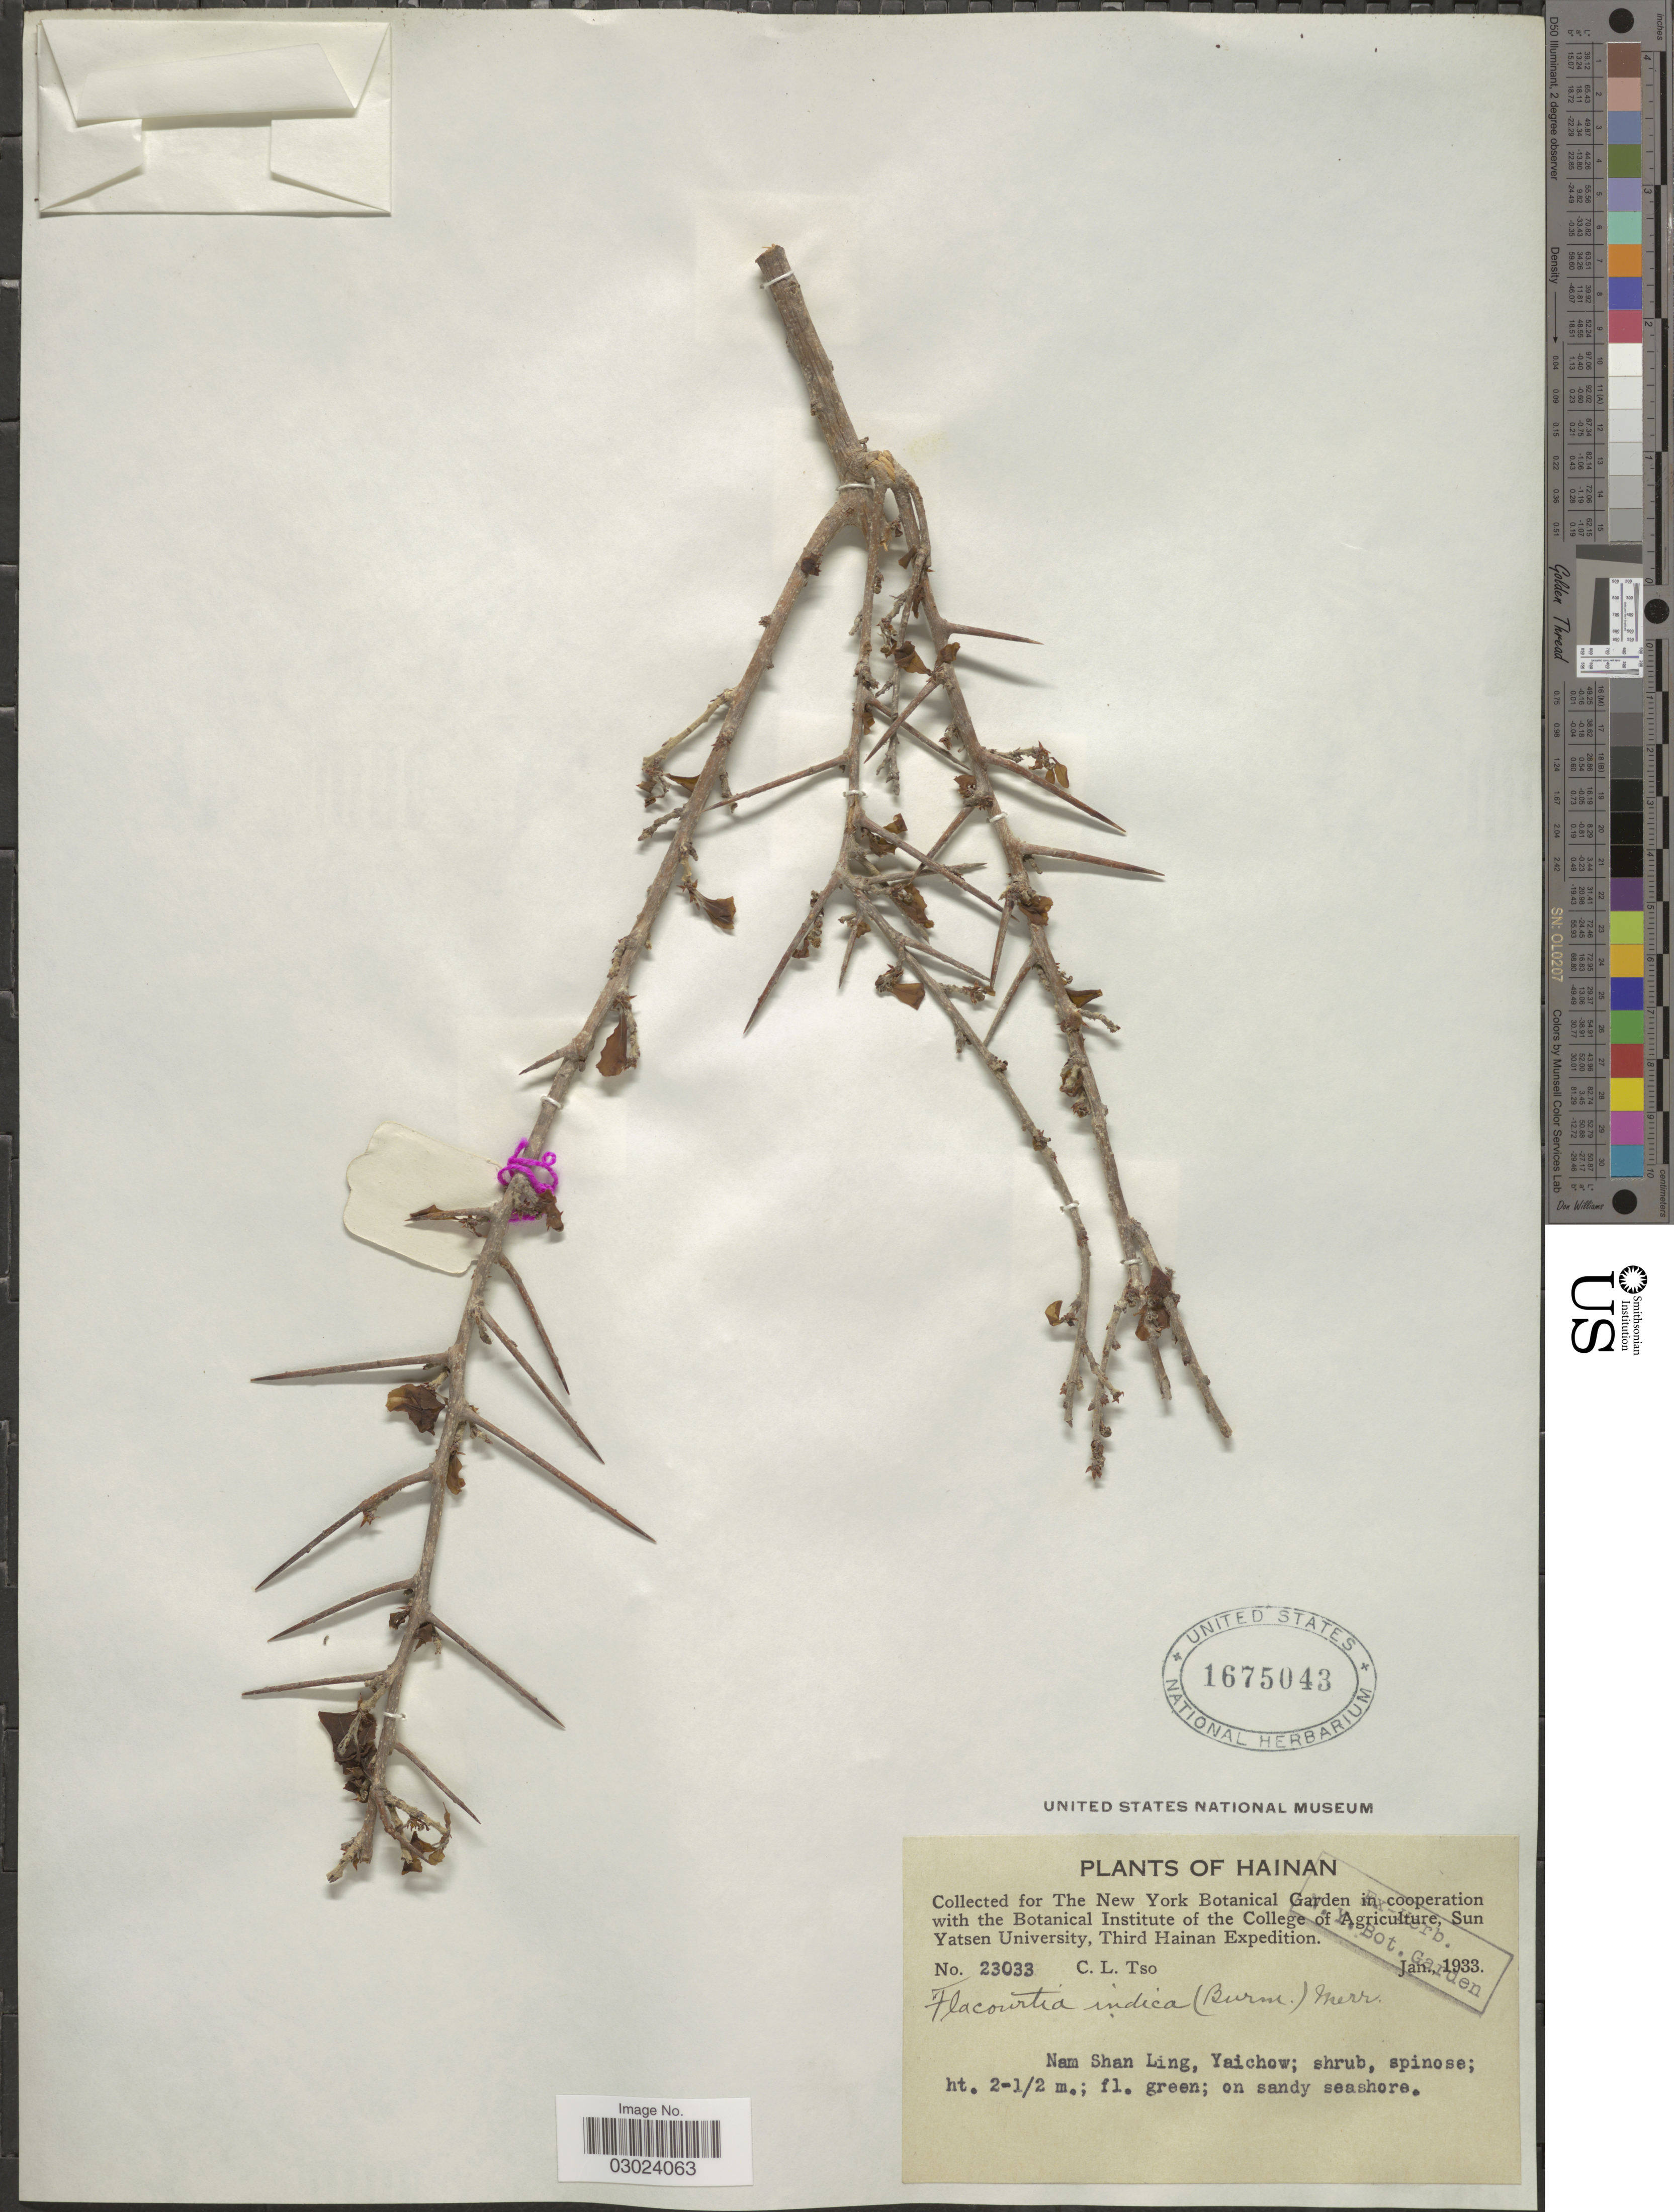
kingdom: Plantae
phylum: Tracheophyta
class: Magnoliopsida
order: Malpighiales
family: Salicaceae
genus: Flacourtia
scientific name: Flacourtia indica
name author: (Burm. f.) Merr.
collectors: C. Tso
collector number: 23033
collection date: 1933-01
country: China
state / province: Hainan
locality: Nam Shan Ling, Yaichow.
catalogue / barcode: US 1675043